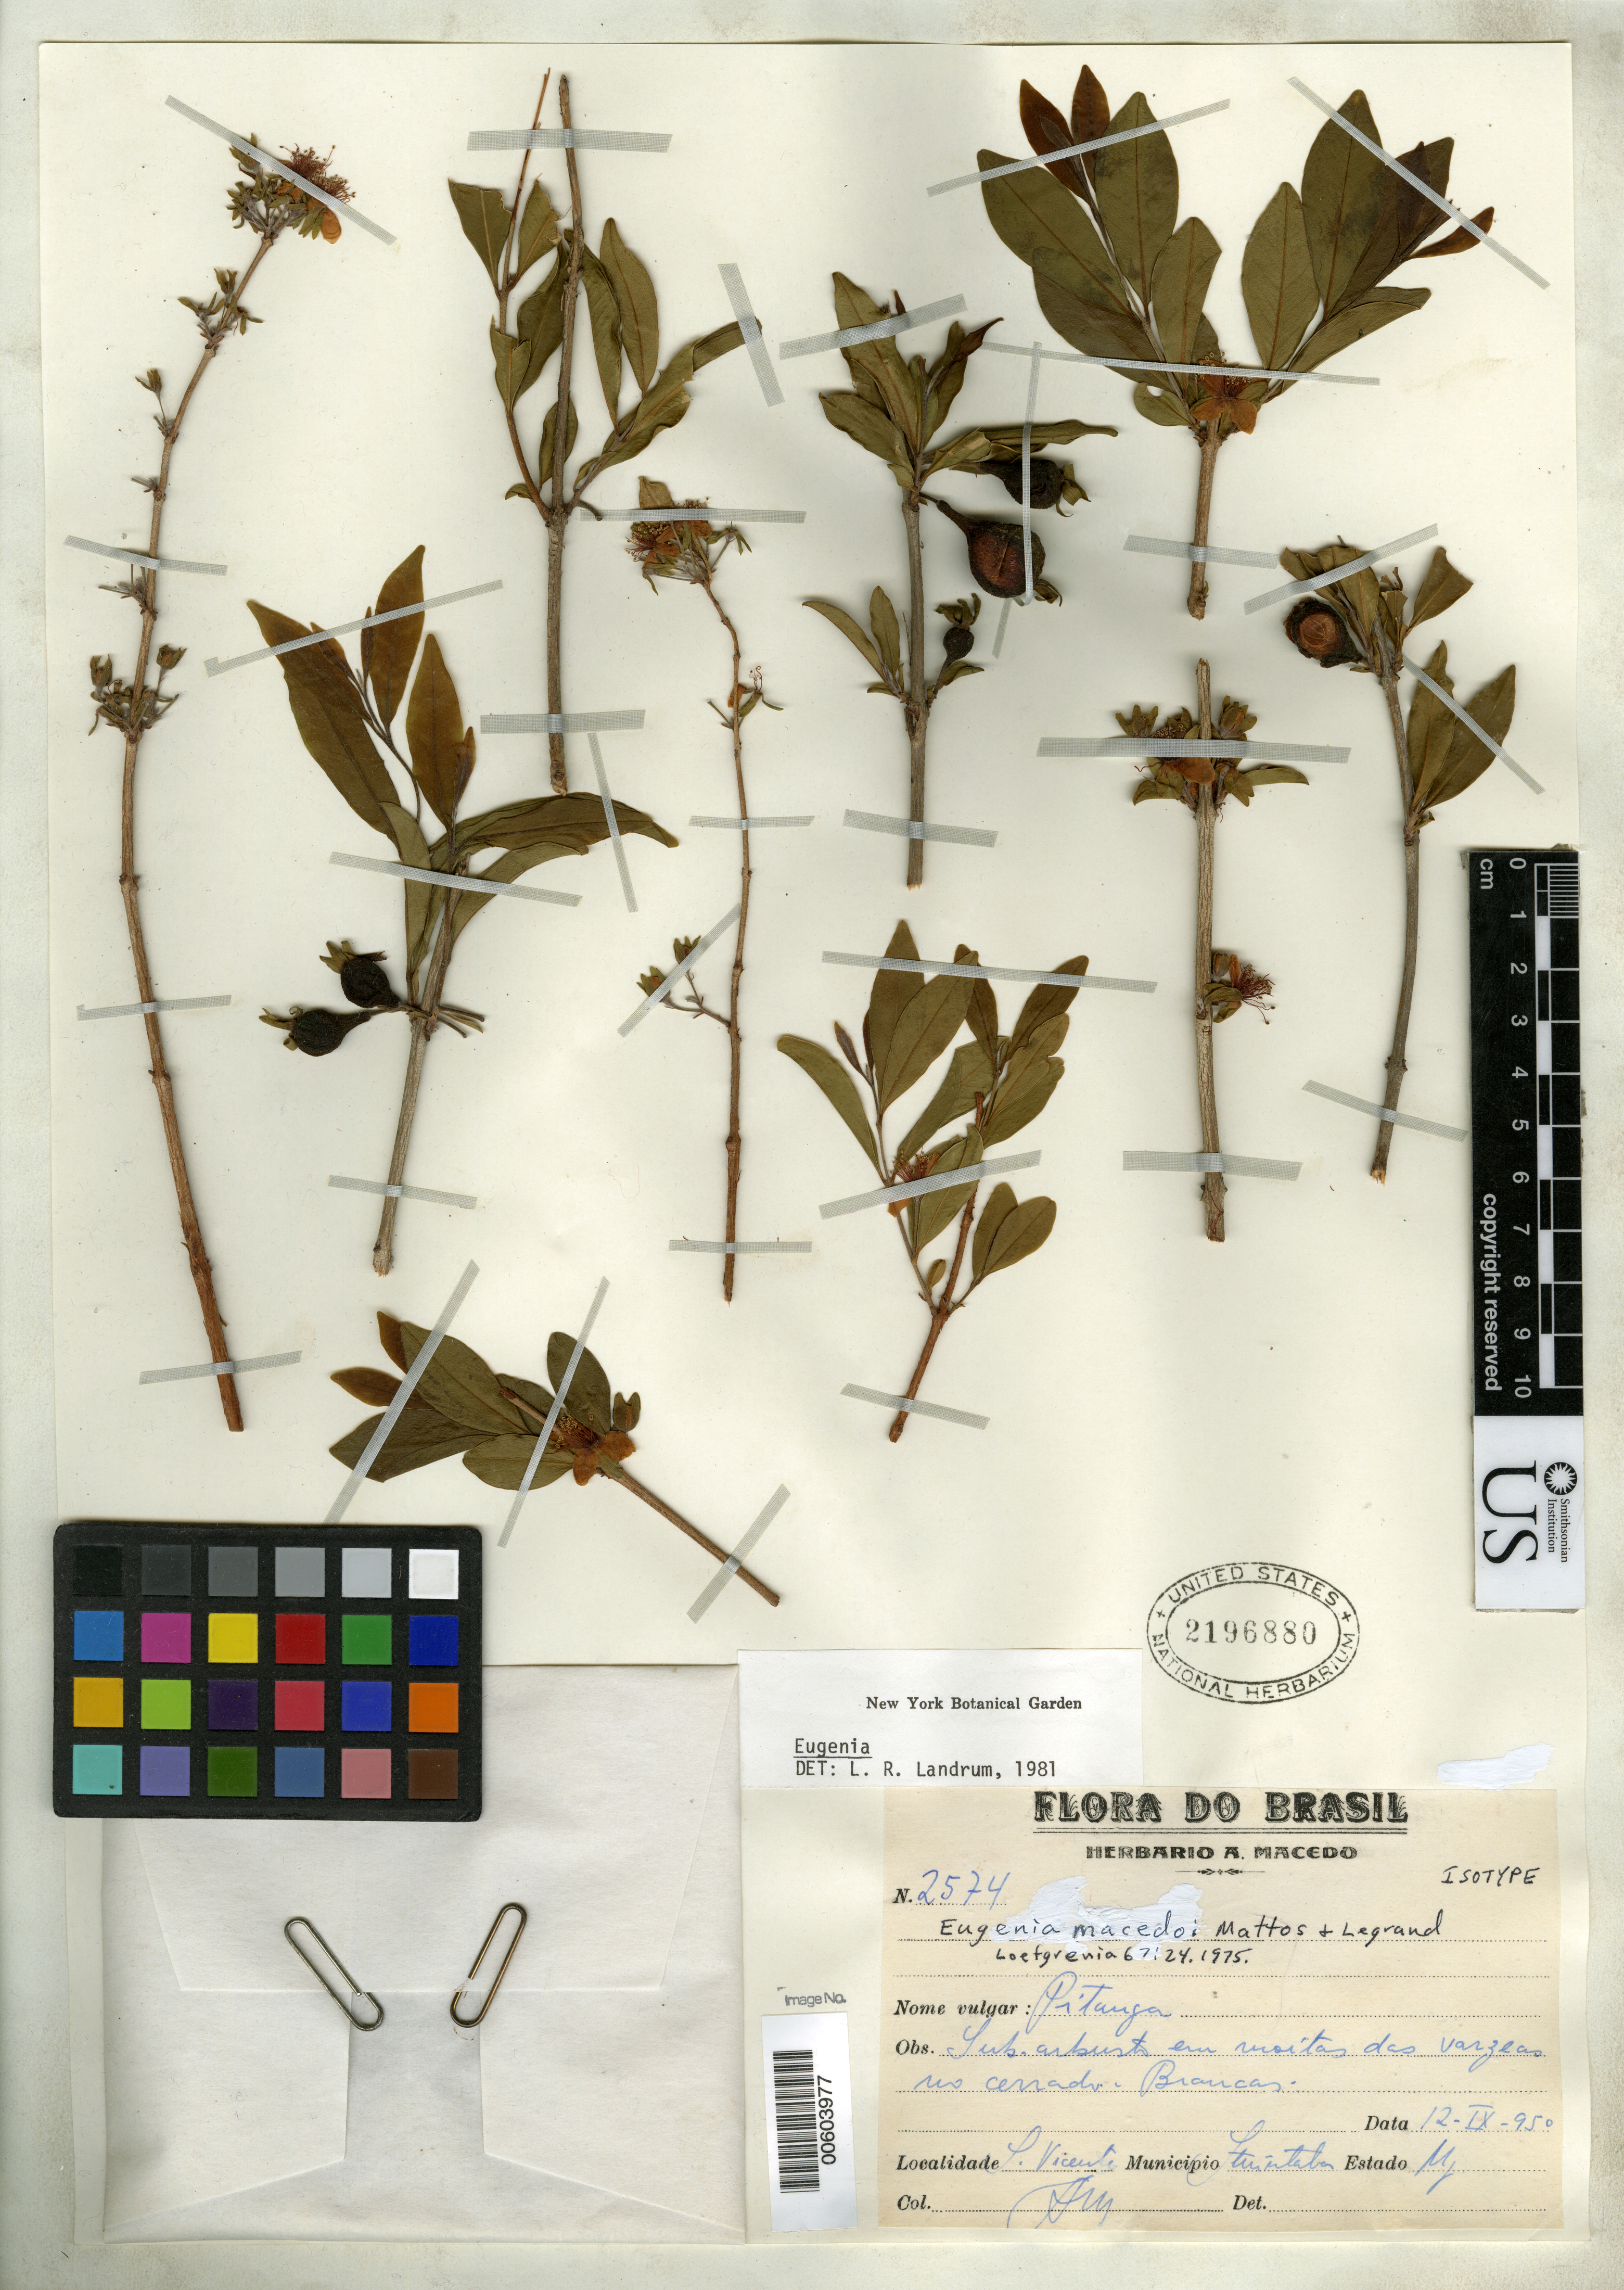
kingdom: Plantae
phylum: Tracheophyta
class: Magnoliopsida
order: Myrtales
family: Myrtaceae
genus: Eugenia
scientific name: Eugenia macedoi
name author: Mattos & D. Legrand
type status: Isotype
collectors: A. Macedo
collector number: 2574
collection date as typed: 12 Sep 1950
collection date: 1950-09-12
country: Brazil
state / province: Minas Gerais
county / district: Ituiutaba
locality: San Vicent.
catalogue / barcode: US 2196880